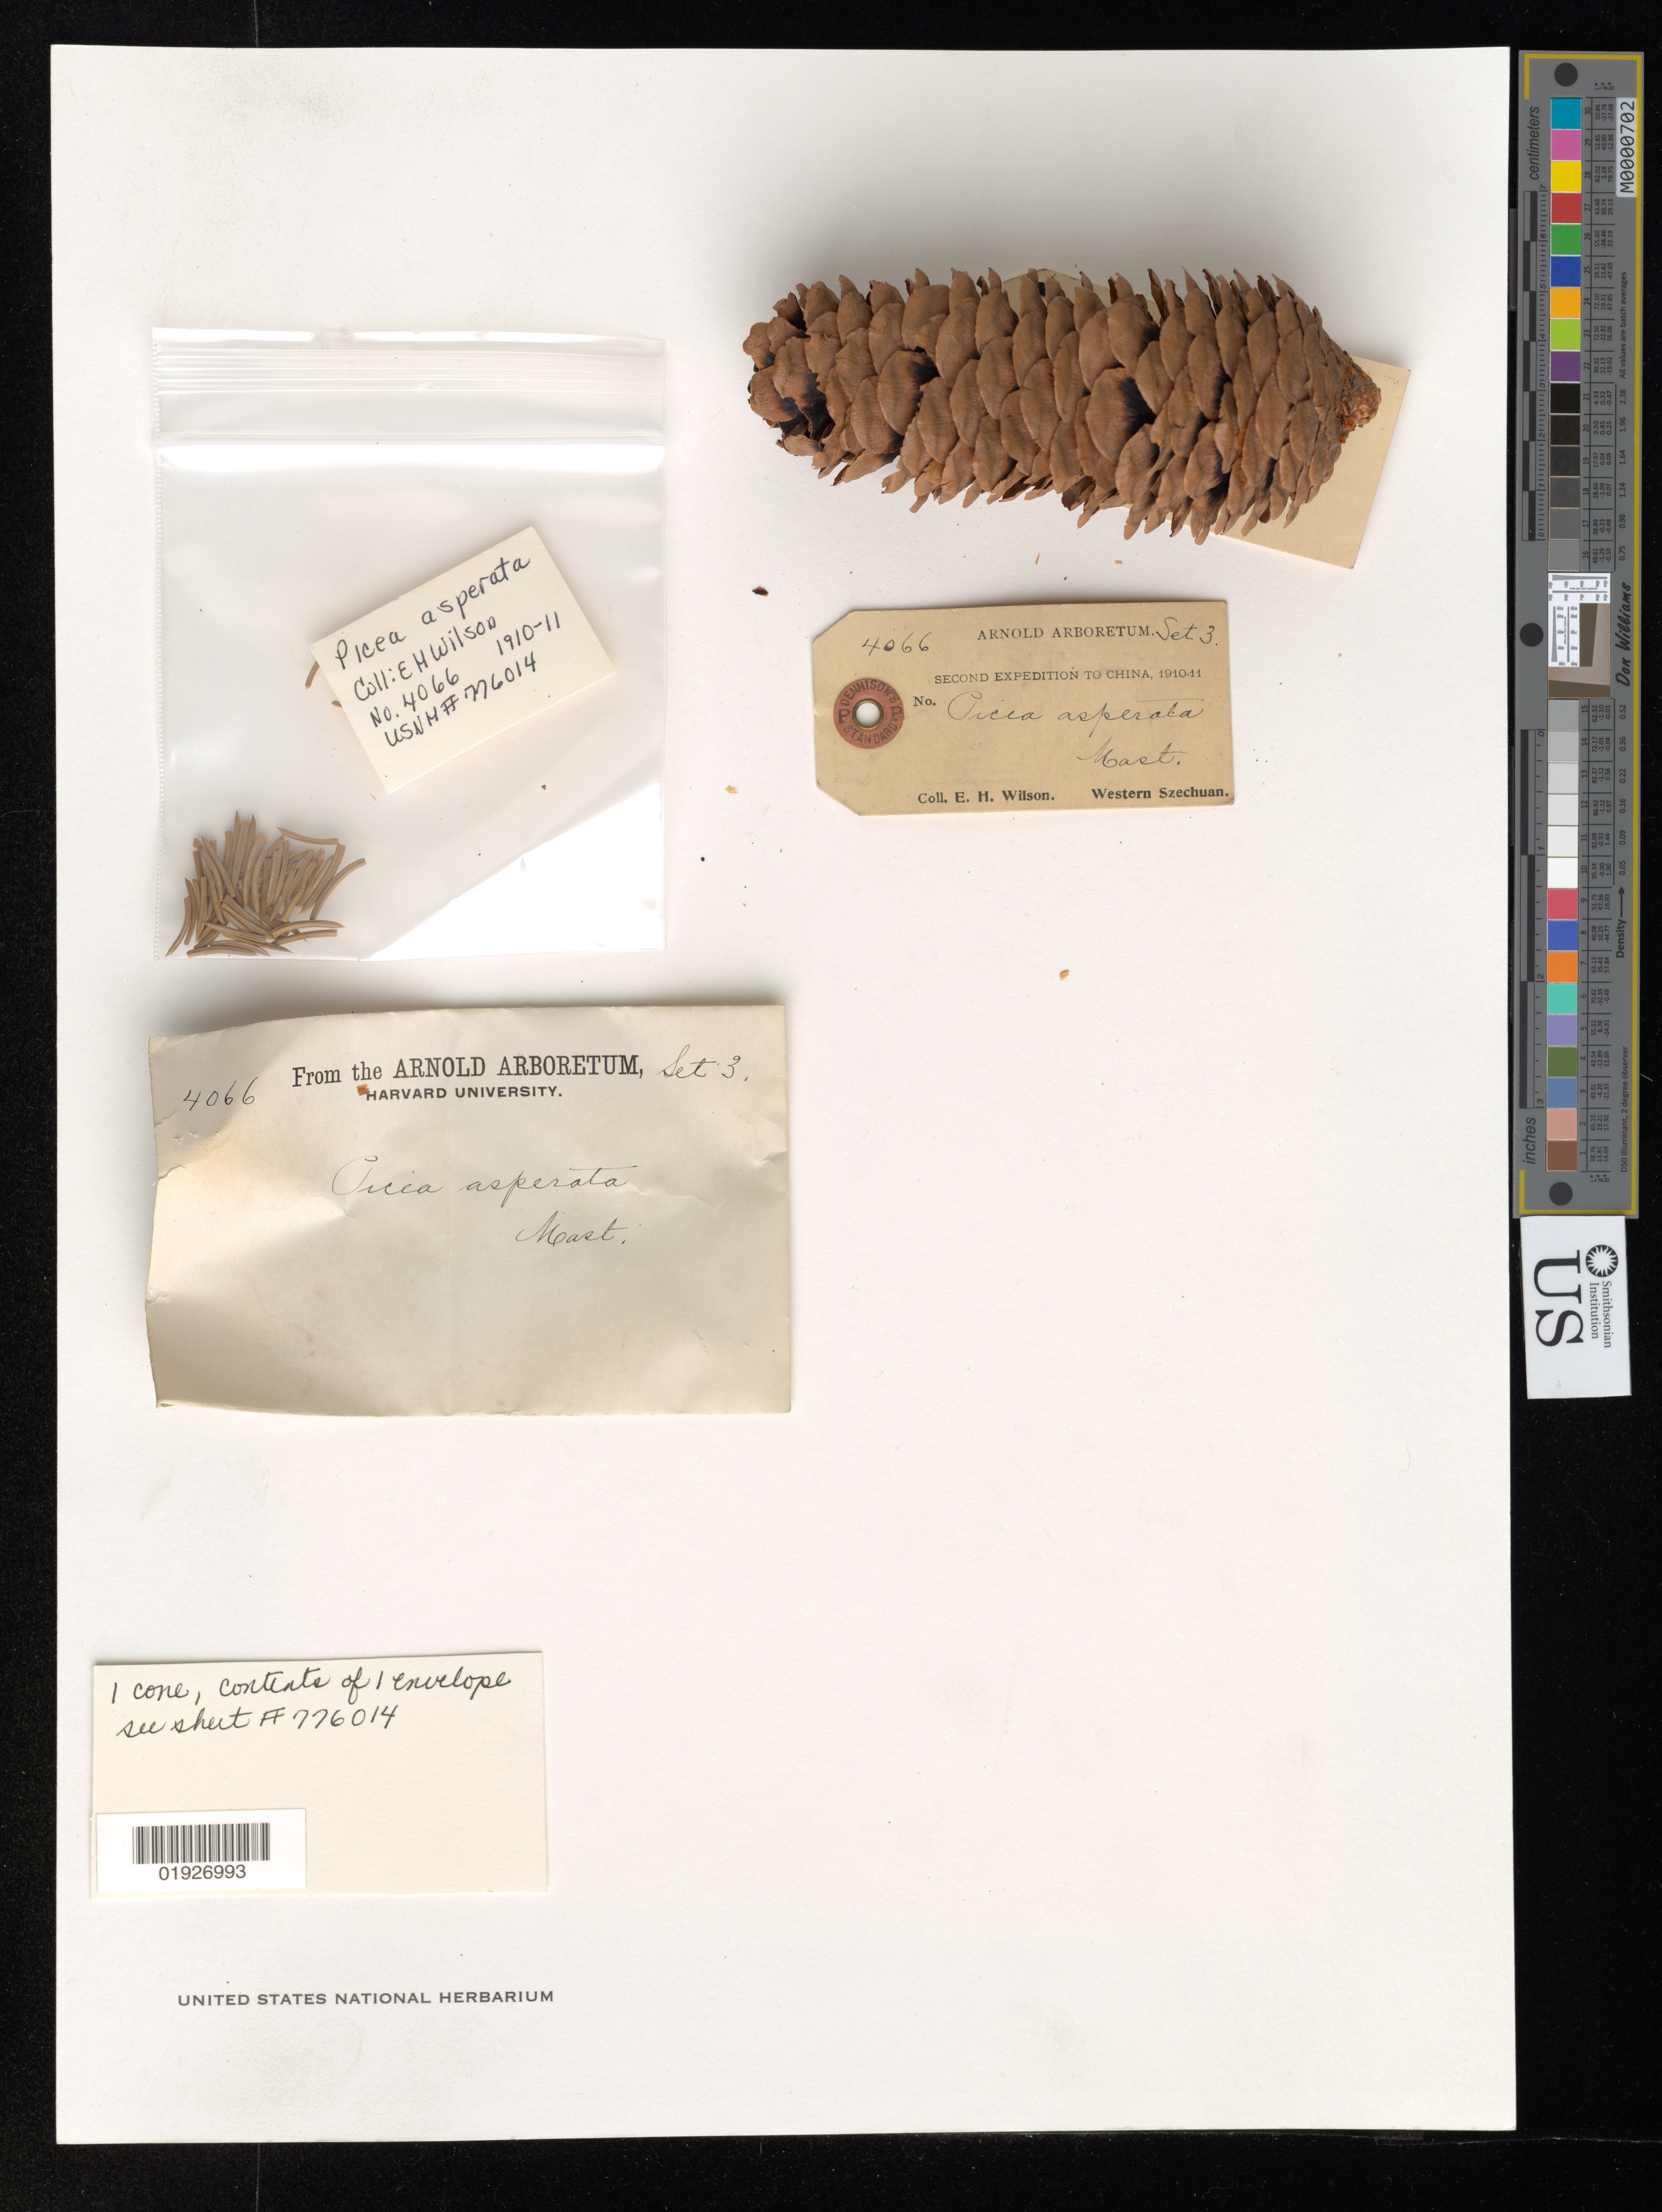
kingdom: Plantae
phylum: Tracheophyta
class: Pinopsida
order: Pinales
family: Pinaceae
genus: Picea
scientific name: Picea asperata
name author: Mast.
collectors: E. Wilson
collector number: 4066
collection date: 1910/1911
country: China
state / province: Sichuan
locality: Western Szechuan.